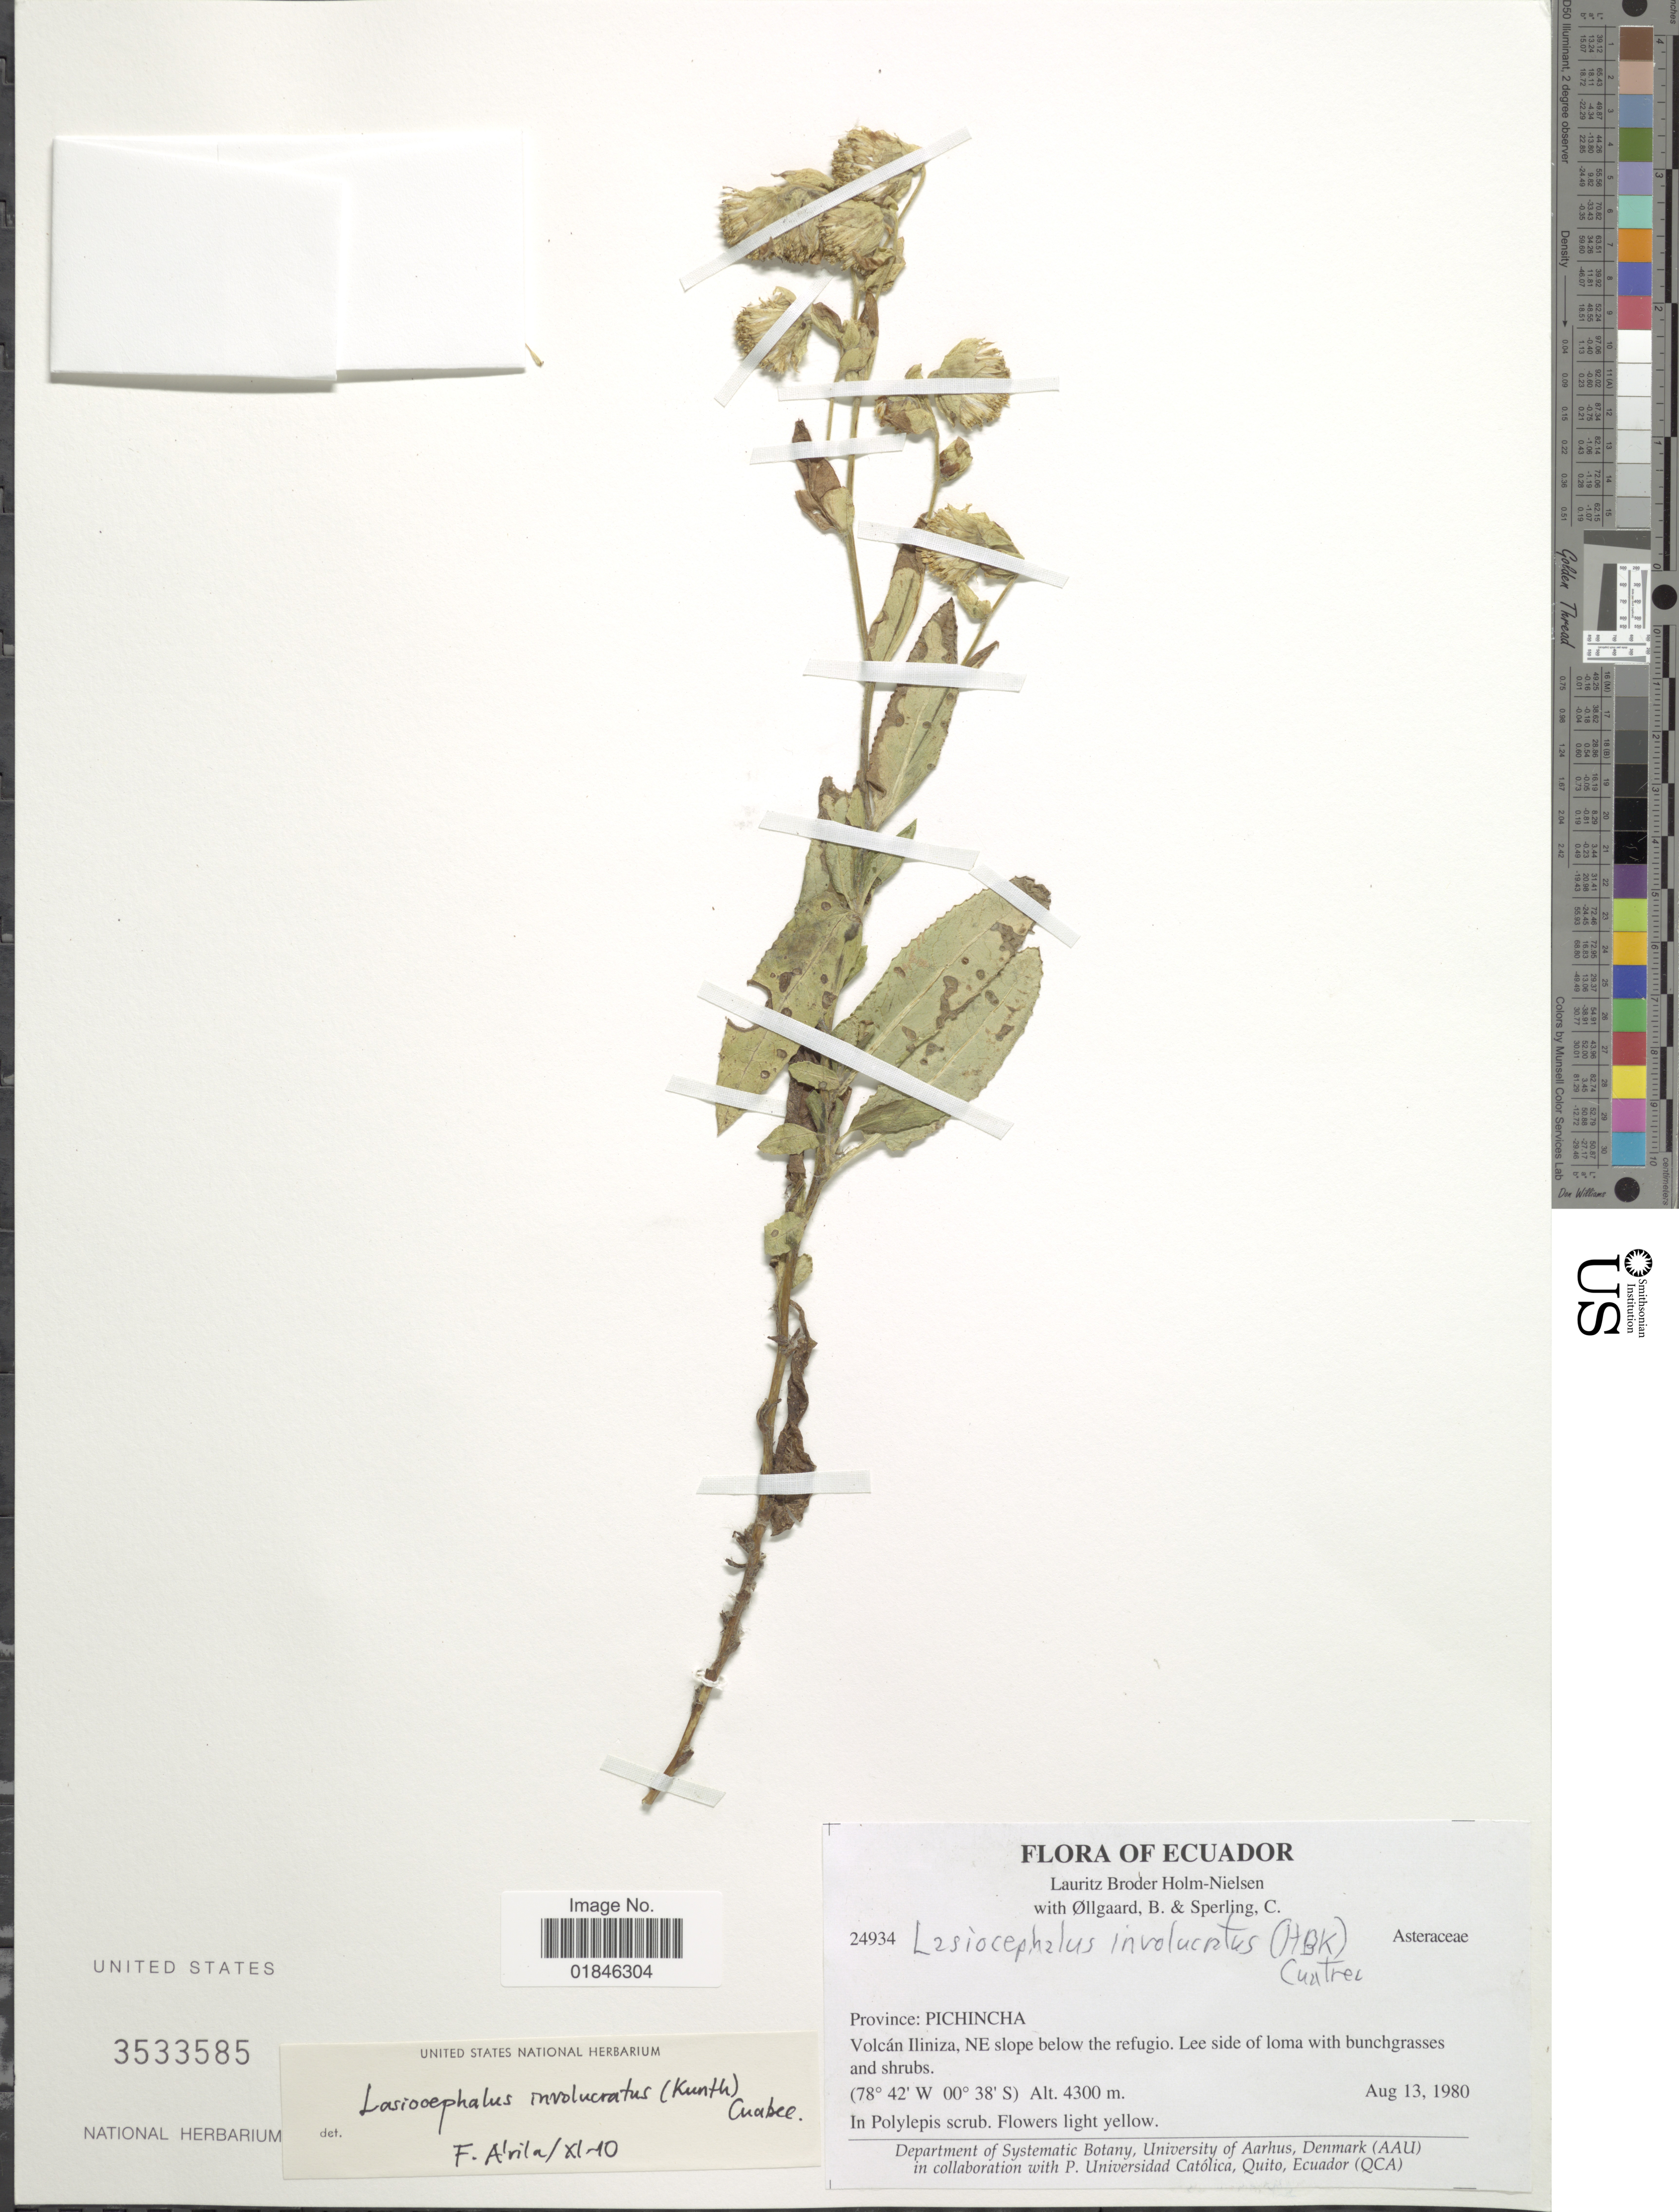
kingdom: Plantae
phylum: Tracheophyta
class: Magnoliopsida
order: Asterales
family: Asteraceae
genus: Senecio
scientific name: Senecio involucratus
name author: (Kunth) DC.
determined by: Salomon, Luciana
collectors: L. B. Holm-Nielsen, B. Øllgaard & C. Sperling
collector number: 24934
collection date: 1980-08-13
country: Ecuador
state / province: Pichincha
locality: Province: Pichincha. Volcán Iliniza, NE slope below the refugio.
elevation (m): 4300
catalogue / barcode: US 3533585